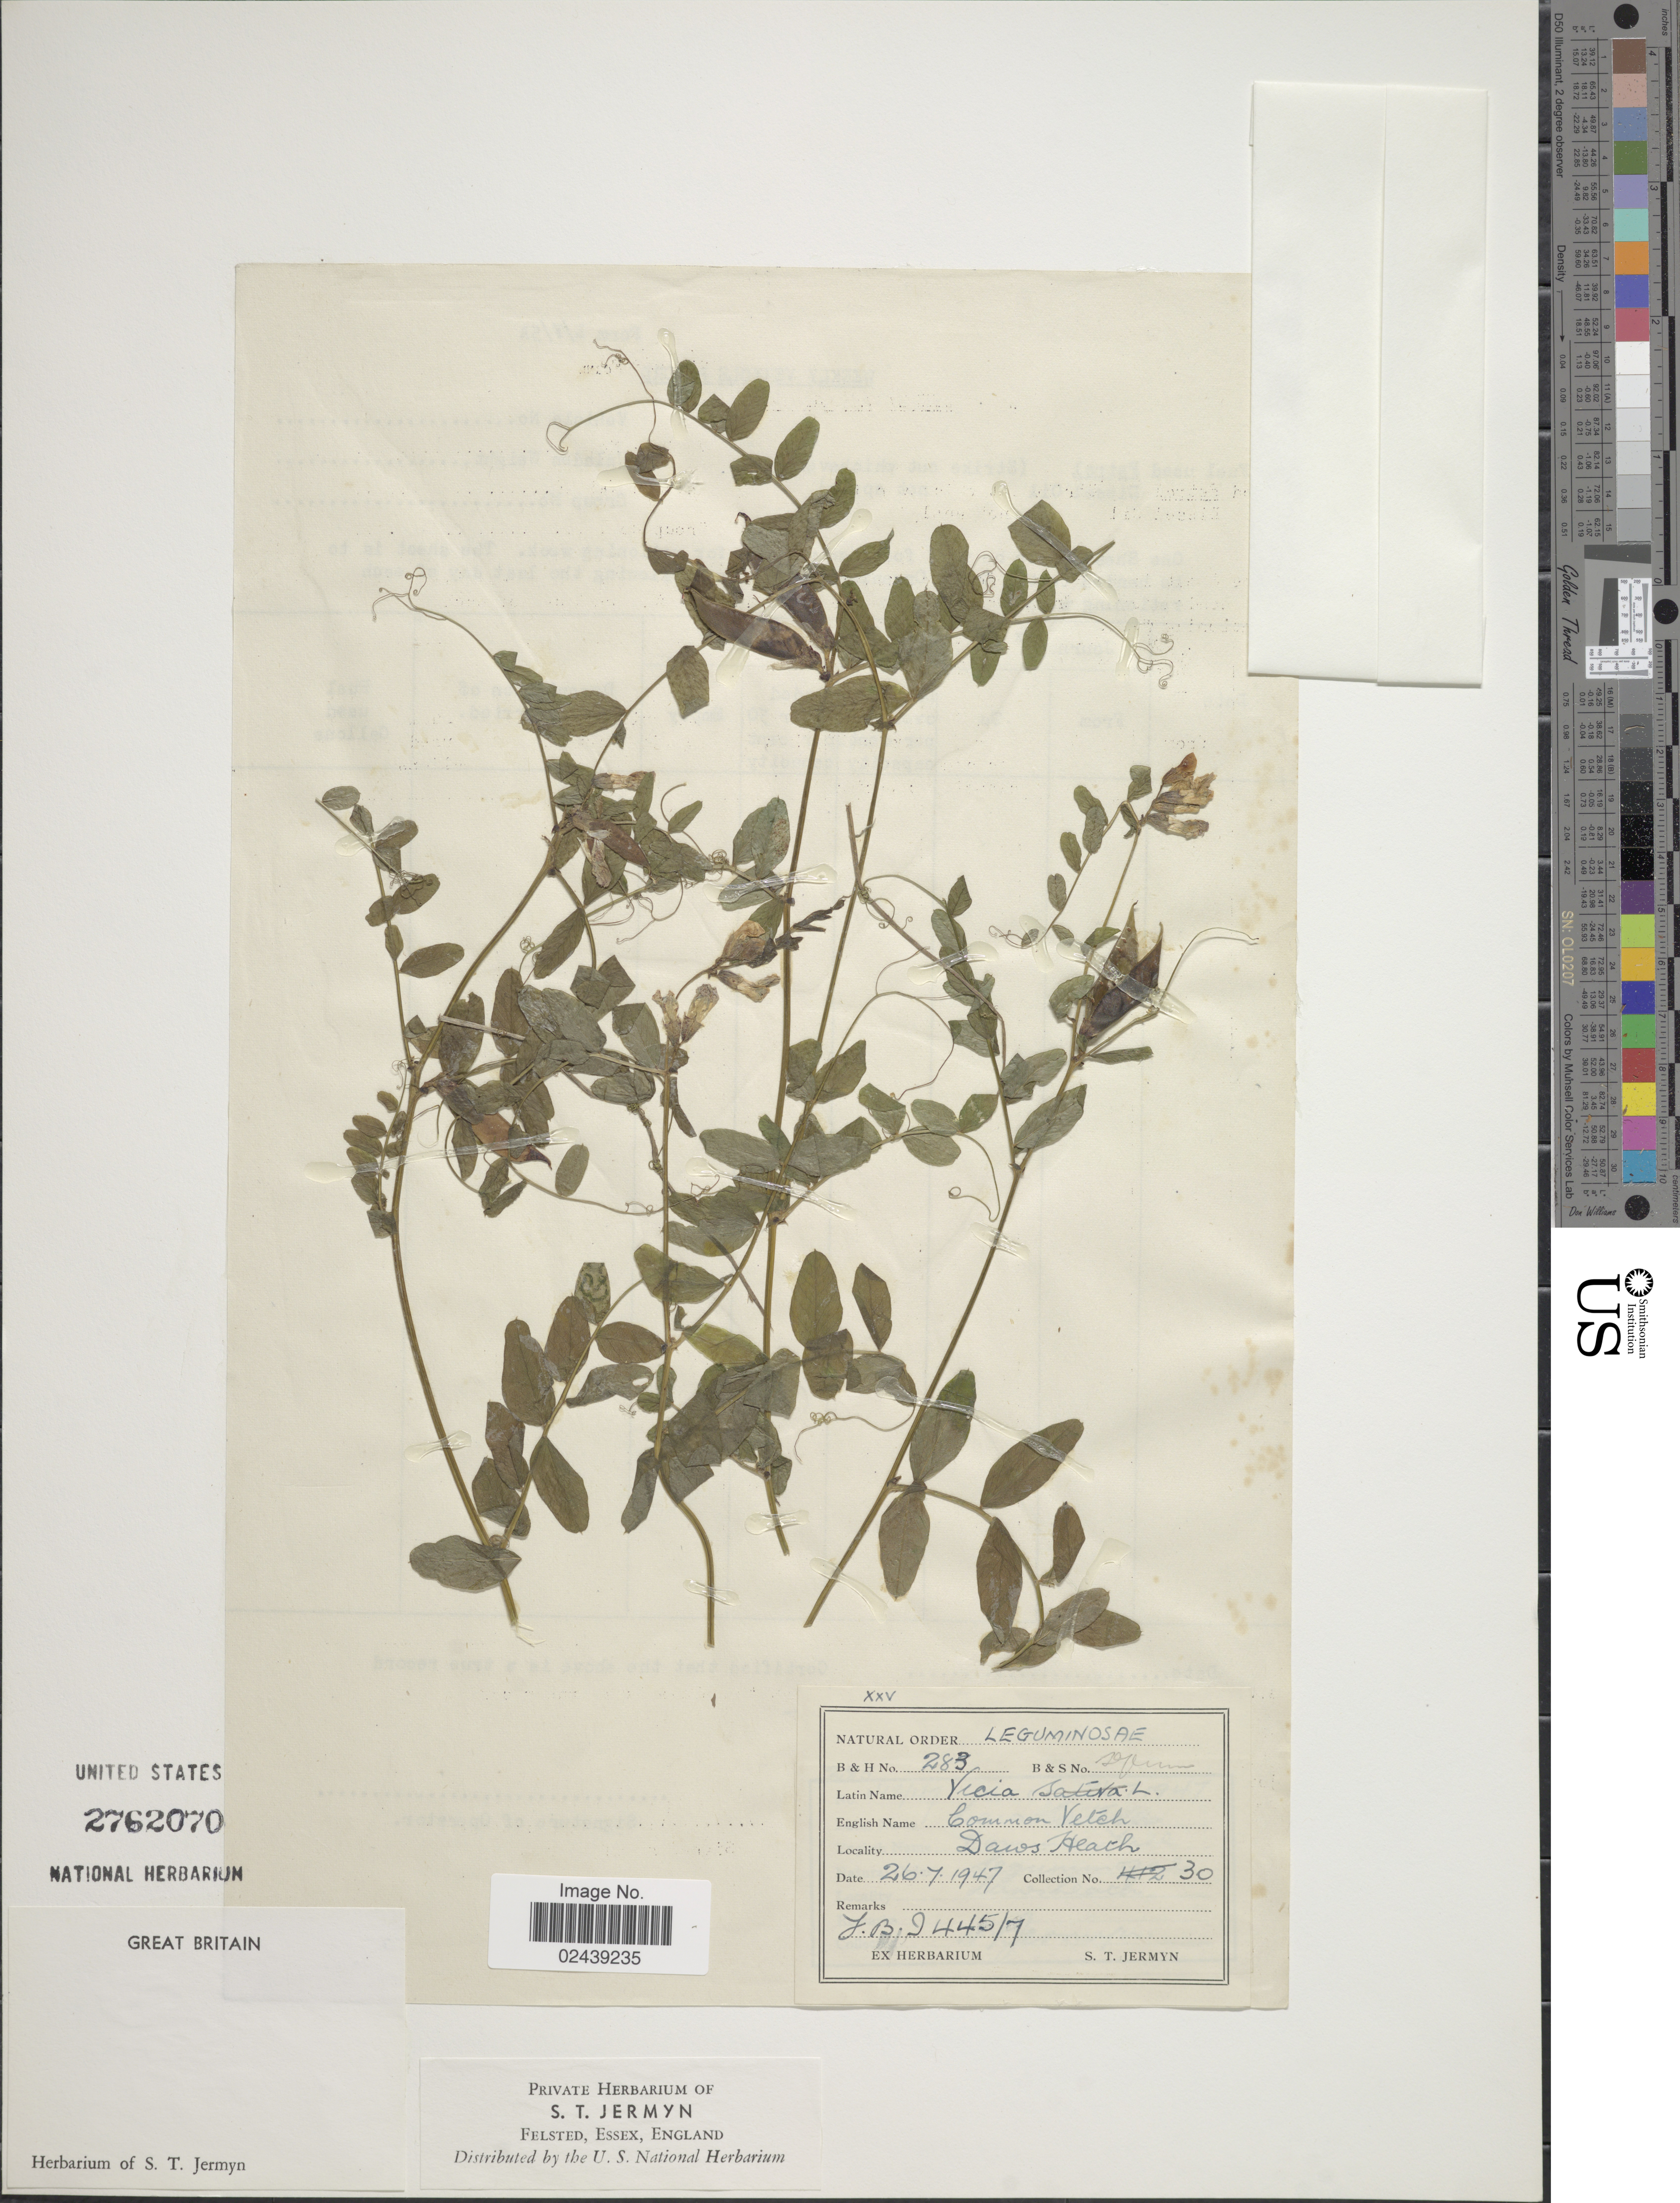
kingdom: Plantae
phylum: Tracheophyta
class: Magnoliopsida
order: Fabales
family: Fabaceae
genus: Vicia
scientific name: Vicia sepium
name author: L.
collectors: ex herb. S. T. Jermyn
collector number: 283/30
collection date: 1947-07-26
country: United Kingdom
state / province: England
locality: Great Britain. Daws Heath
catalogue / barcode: US 2762070